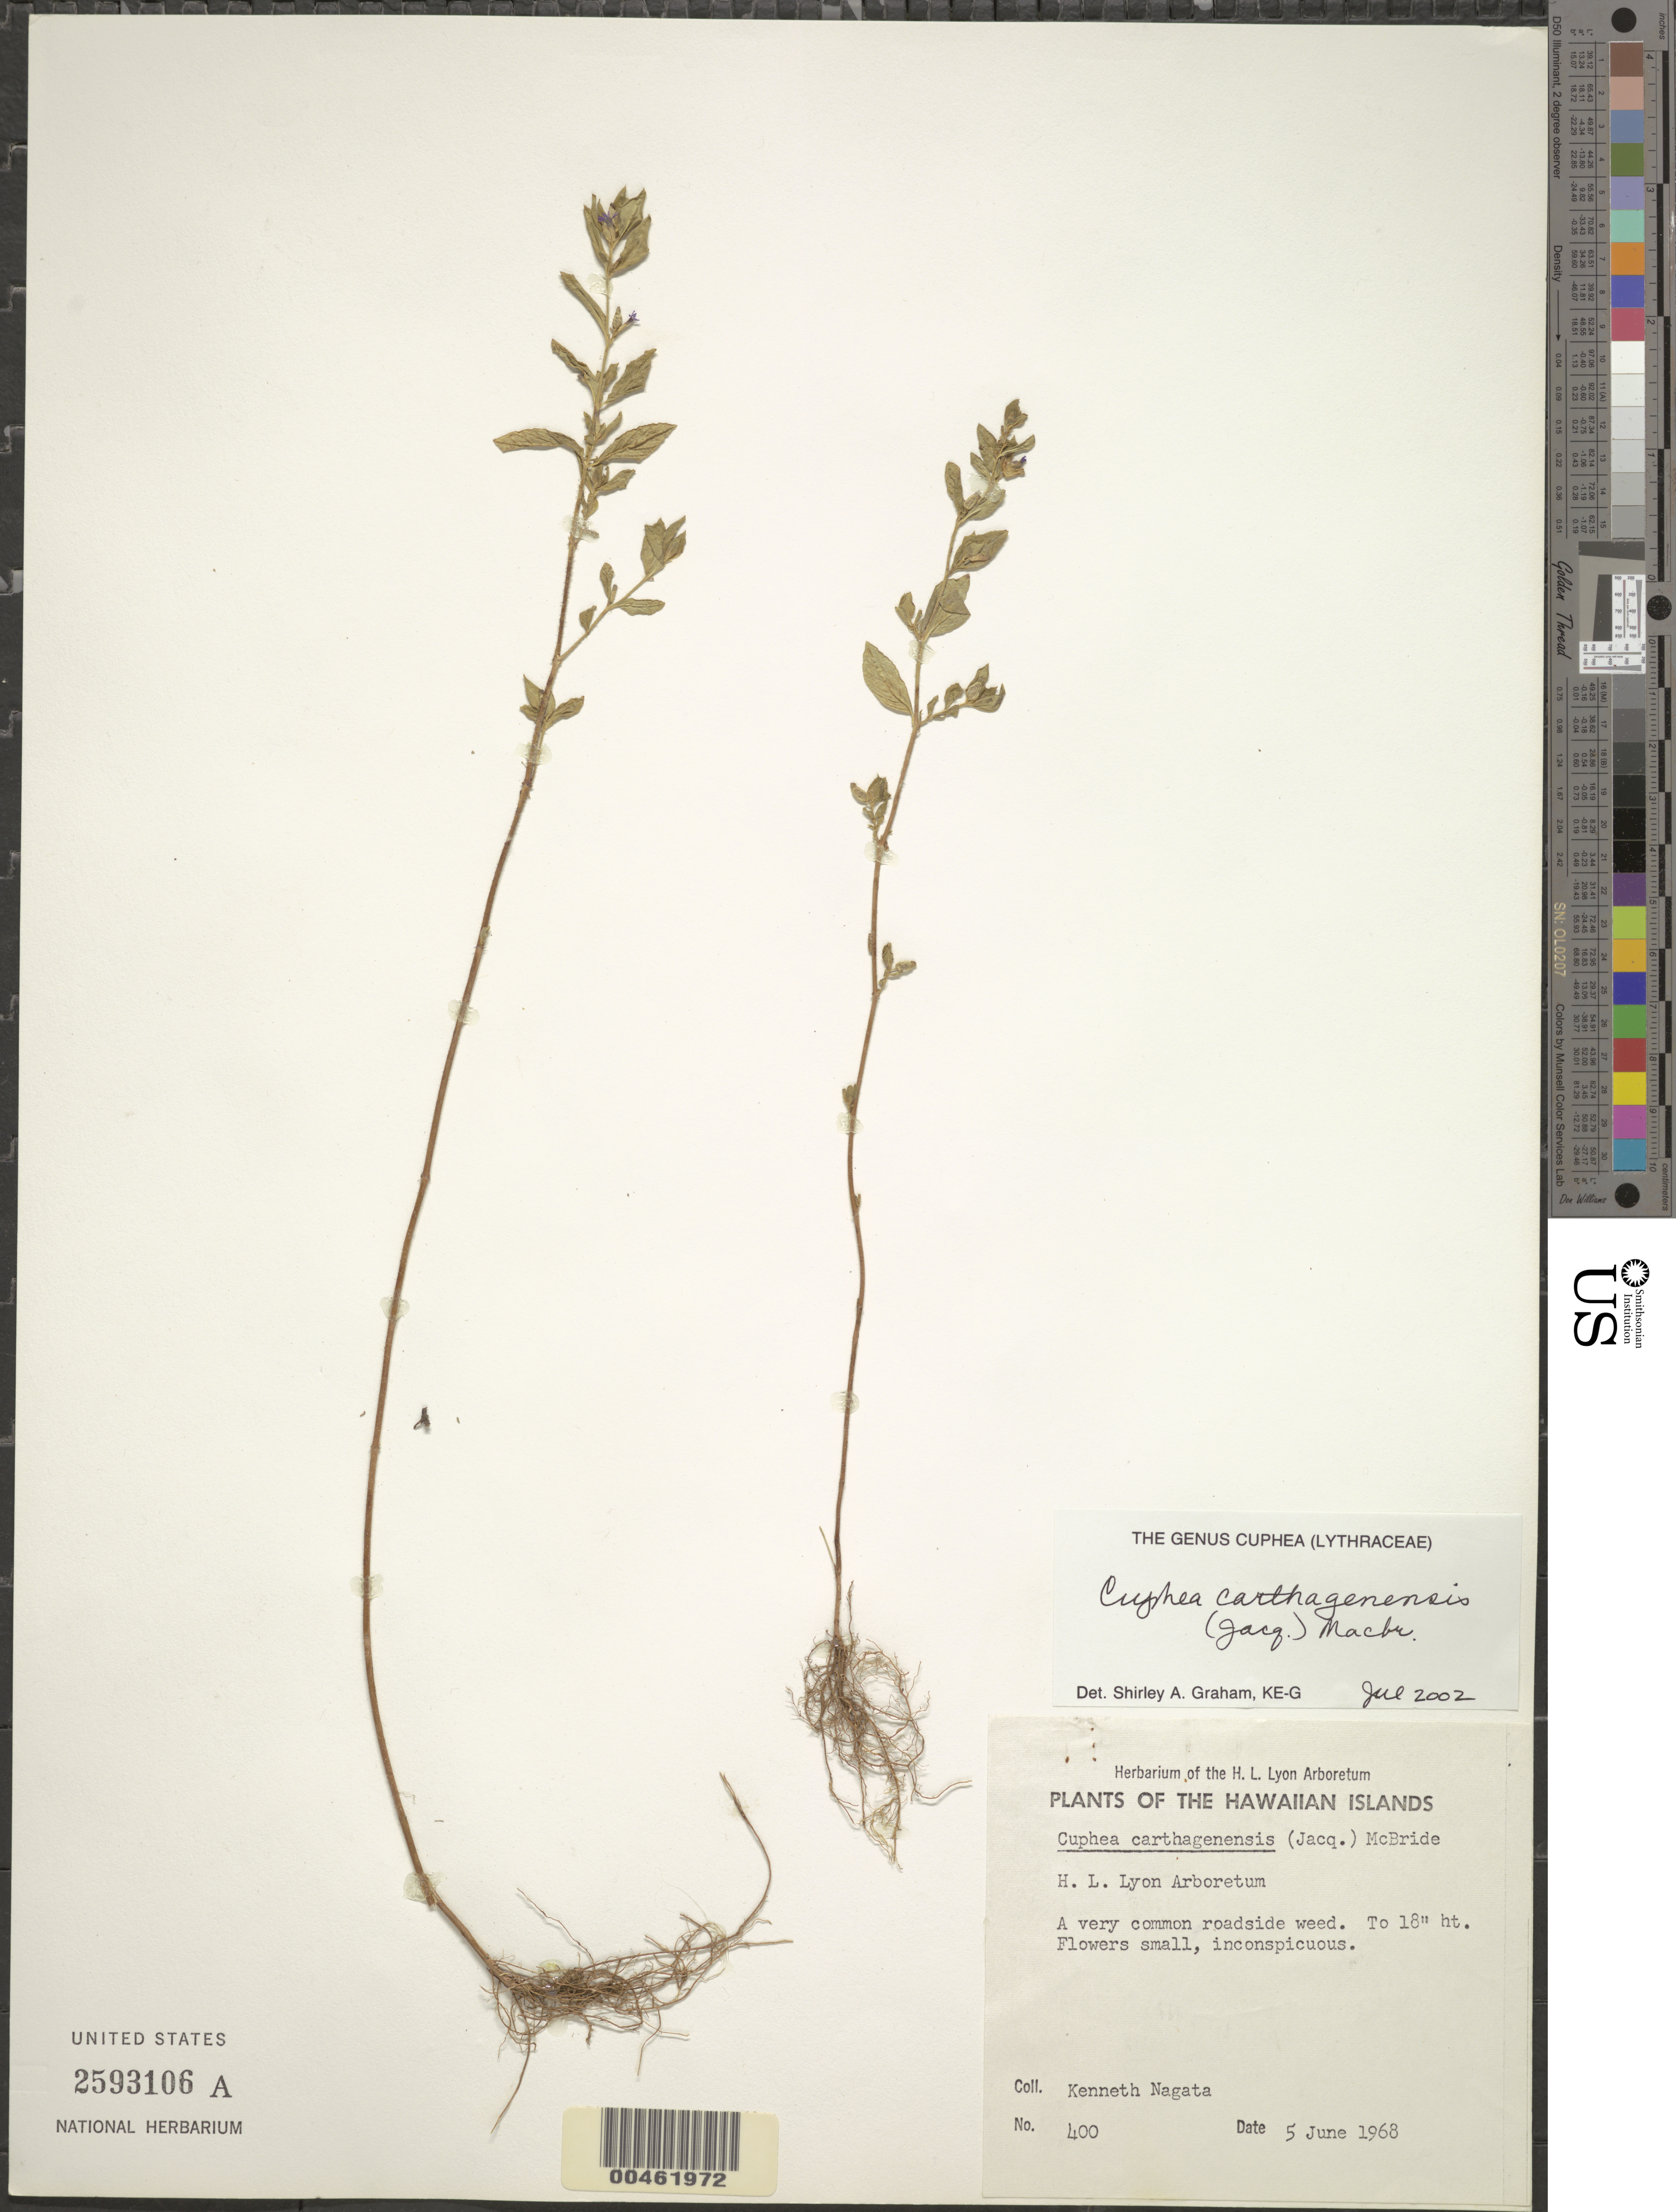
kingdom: Plantae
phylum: Tracheophyta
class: Magnoliopsida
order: Myrtales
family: Lythraceae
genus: Cuphea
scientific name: Cuphea carthagenensis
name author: (Jacq.) J.F. Macbr.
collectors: K. Nagata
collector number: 400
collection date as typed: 5 Jun 1968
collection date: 1968-06-05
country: United States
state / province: Hawaii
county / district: Honolulu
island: Oahu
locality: H.L. Lyon Arboretum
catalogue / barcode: US 2593106A